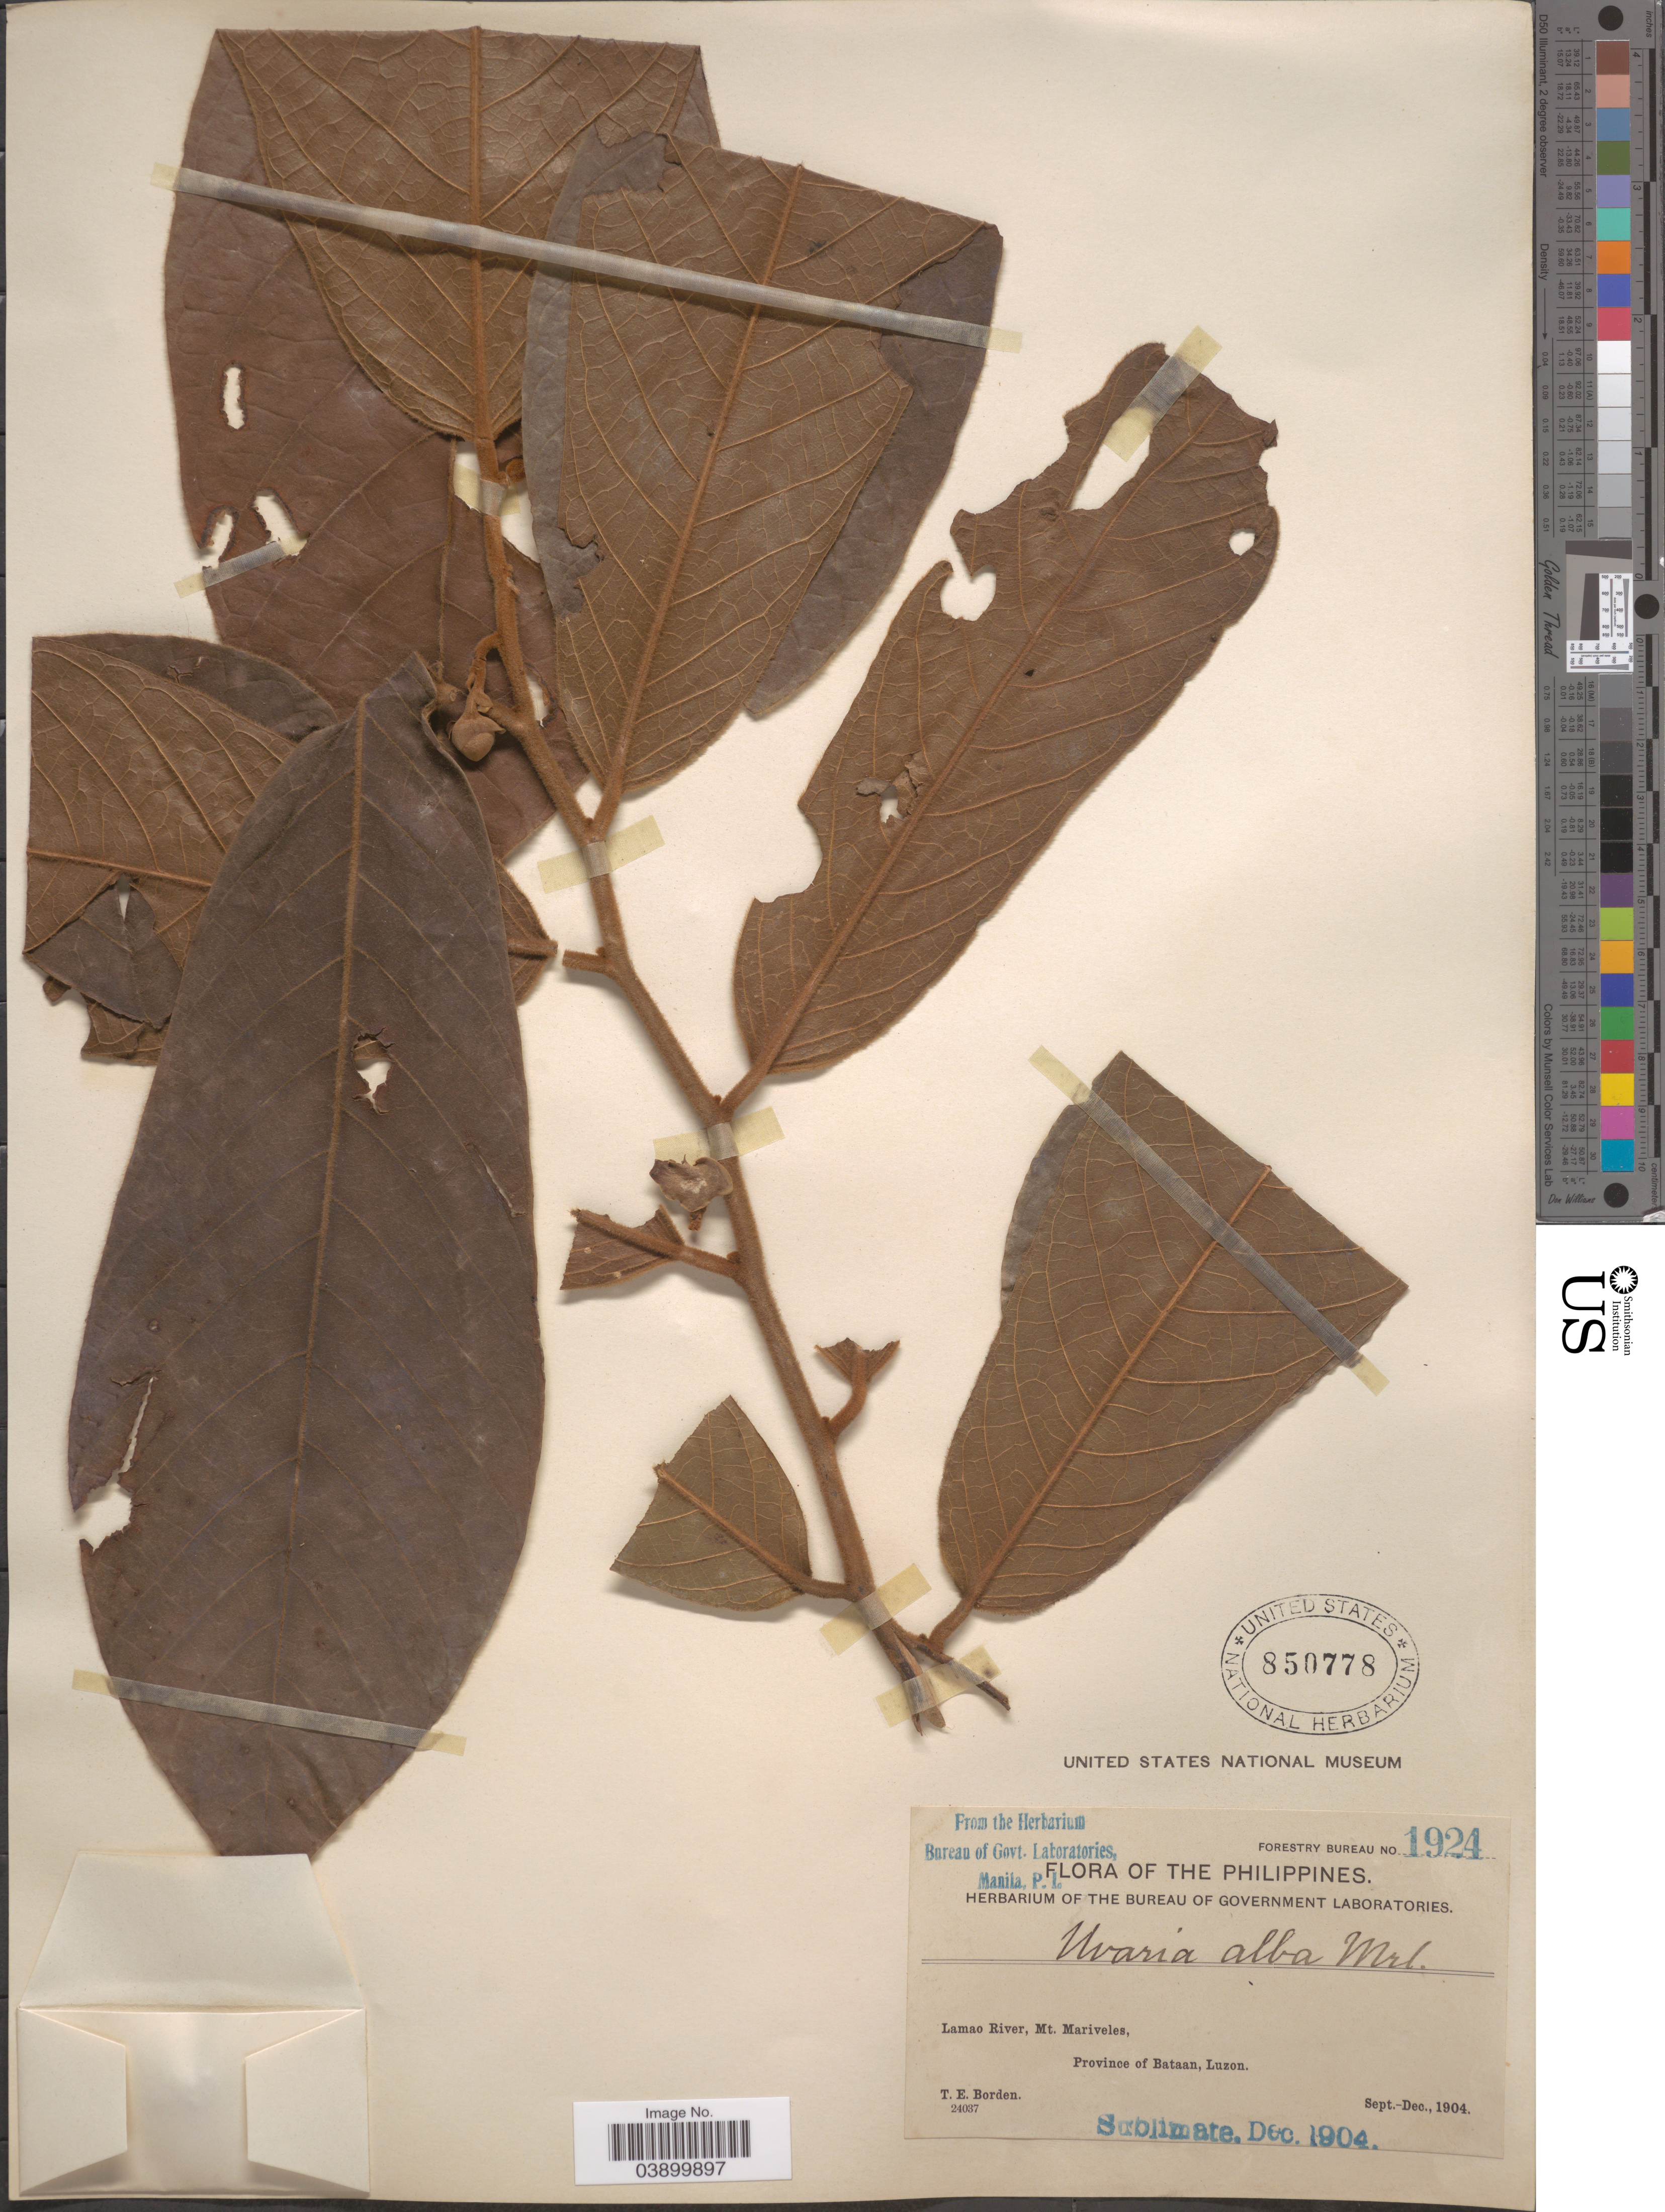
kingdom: Plantae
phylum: Tracheophyta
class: Magnoliopsida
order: Magnoliales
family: Annonaceae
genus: Uvaria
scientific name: Uvaria alba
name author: Merr.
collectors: T. E. Borden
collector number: Forestry Bureau 1924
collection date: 1904-09/1904-12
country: Philippines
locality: Lamao River, Mt. Mariveles, Province of Bataan, Luzon.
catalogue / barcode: US 850778